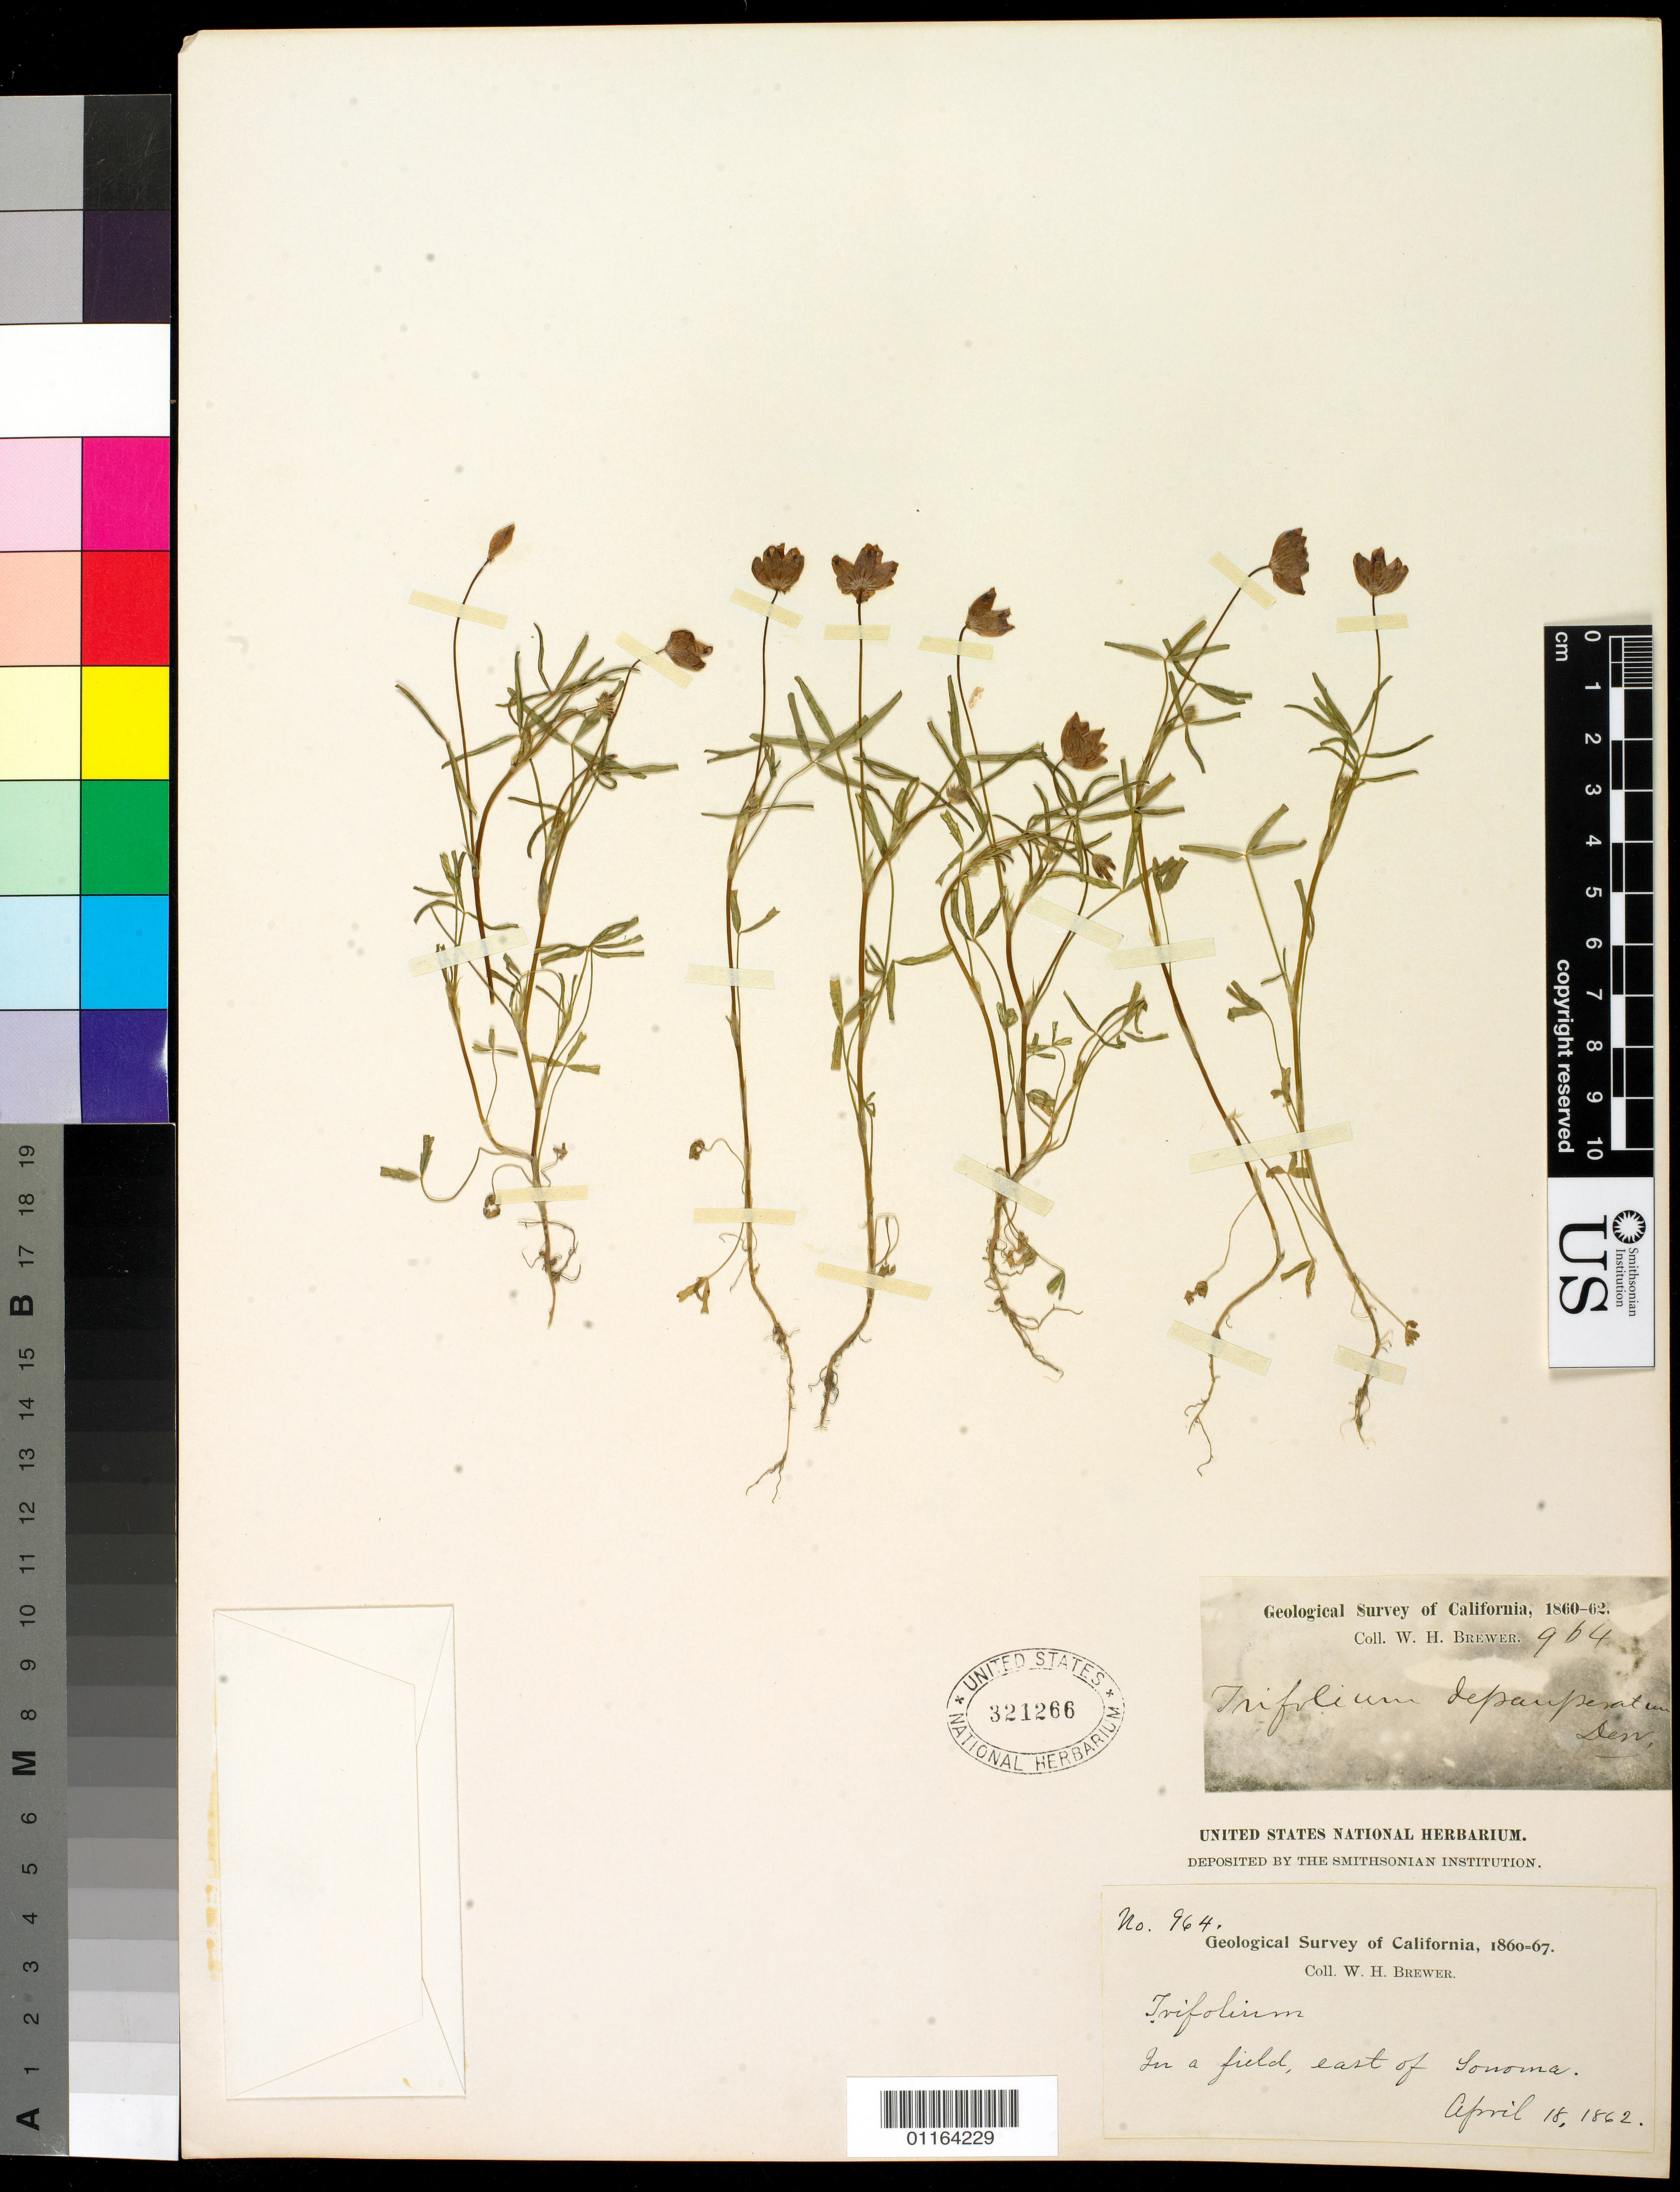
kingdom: Plantae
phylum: Tracheophyta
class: Magnoliopsida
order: Fabales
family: Fabaceae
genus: Trifolium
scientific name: Trifolium depauperatum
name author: Desv.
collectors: W. H. Brewer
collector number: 964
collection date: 1862-04-18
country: United States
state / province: California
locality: In a field, east of Sonoma.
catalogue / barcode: US 321266